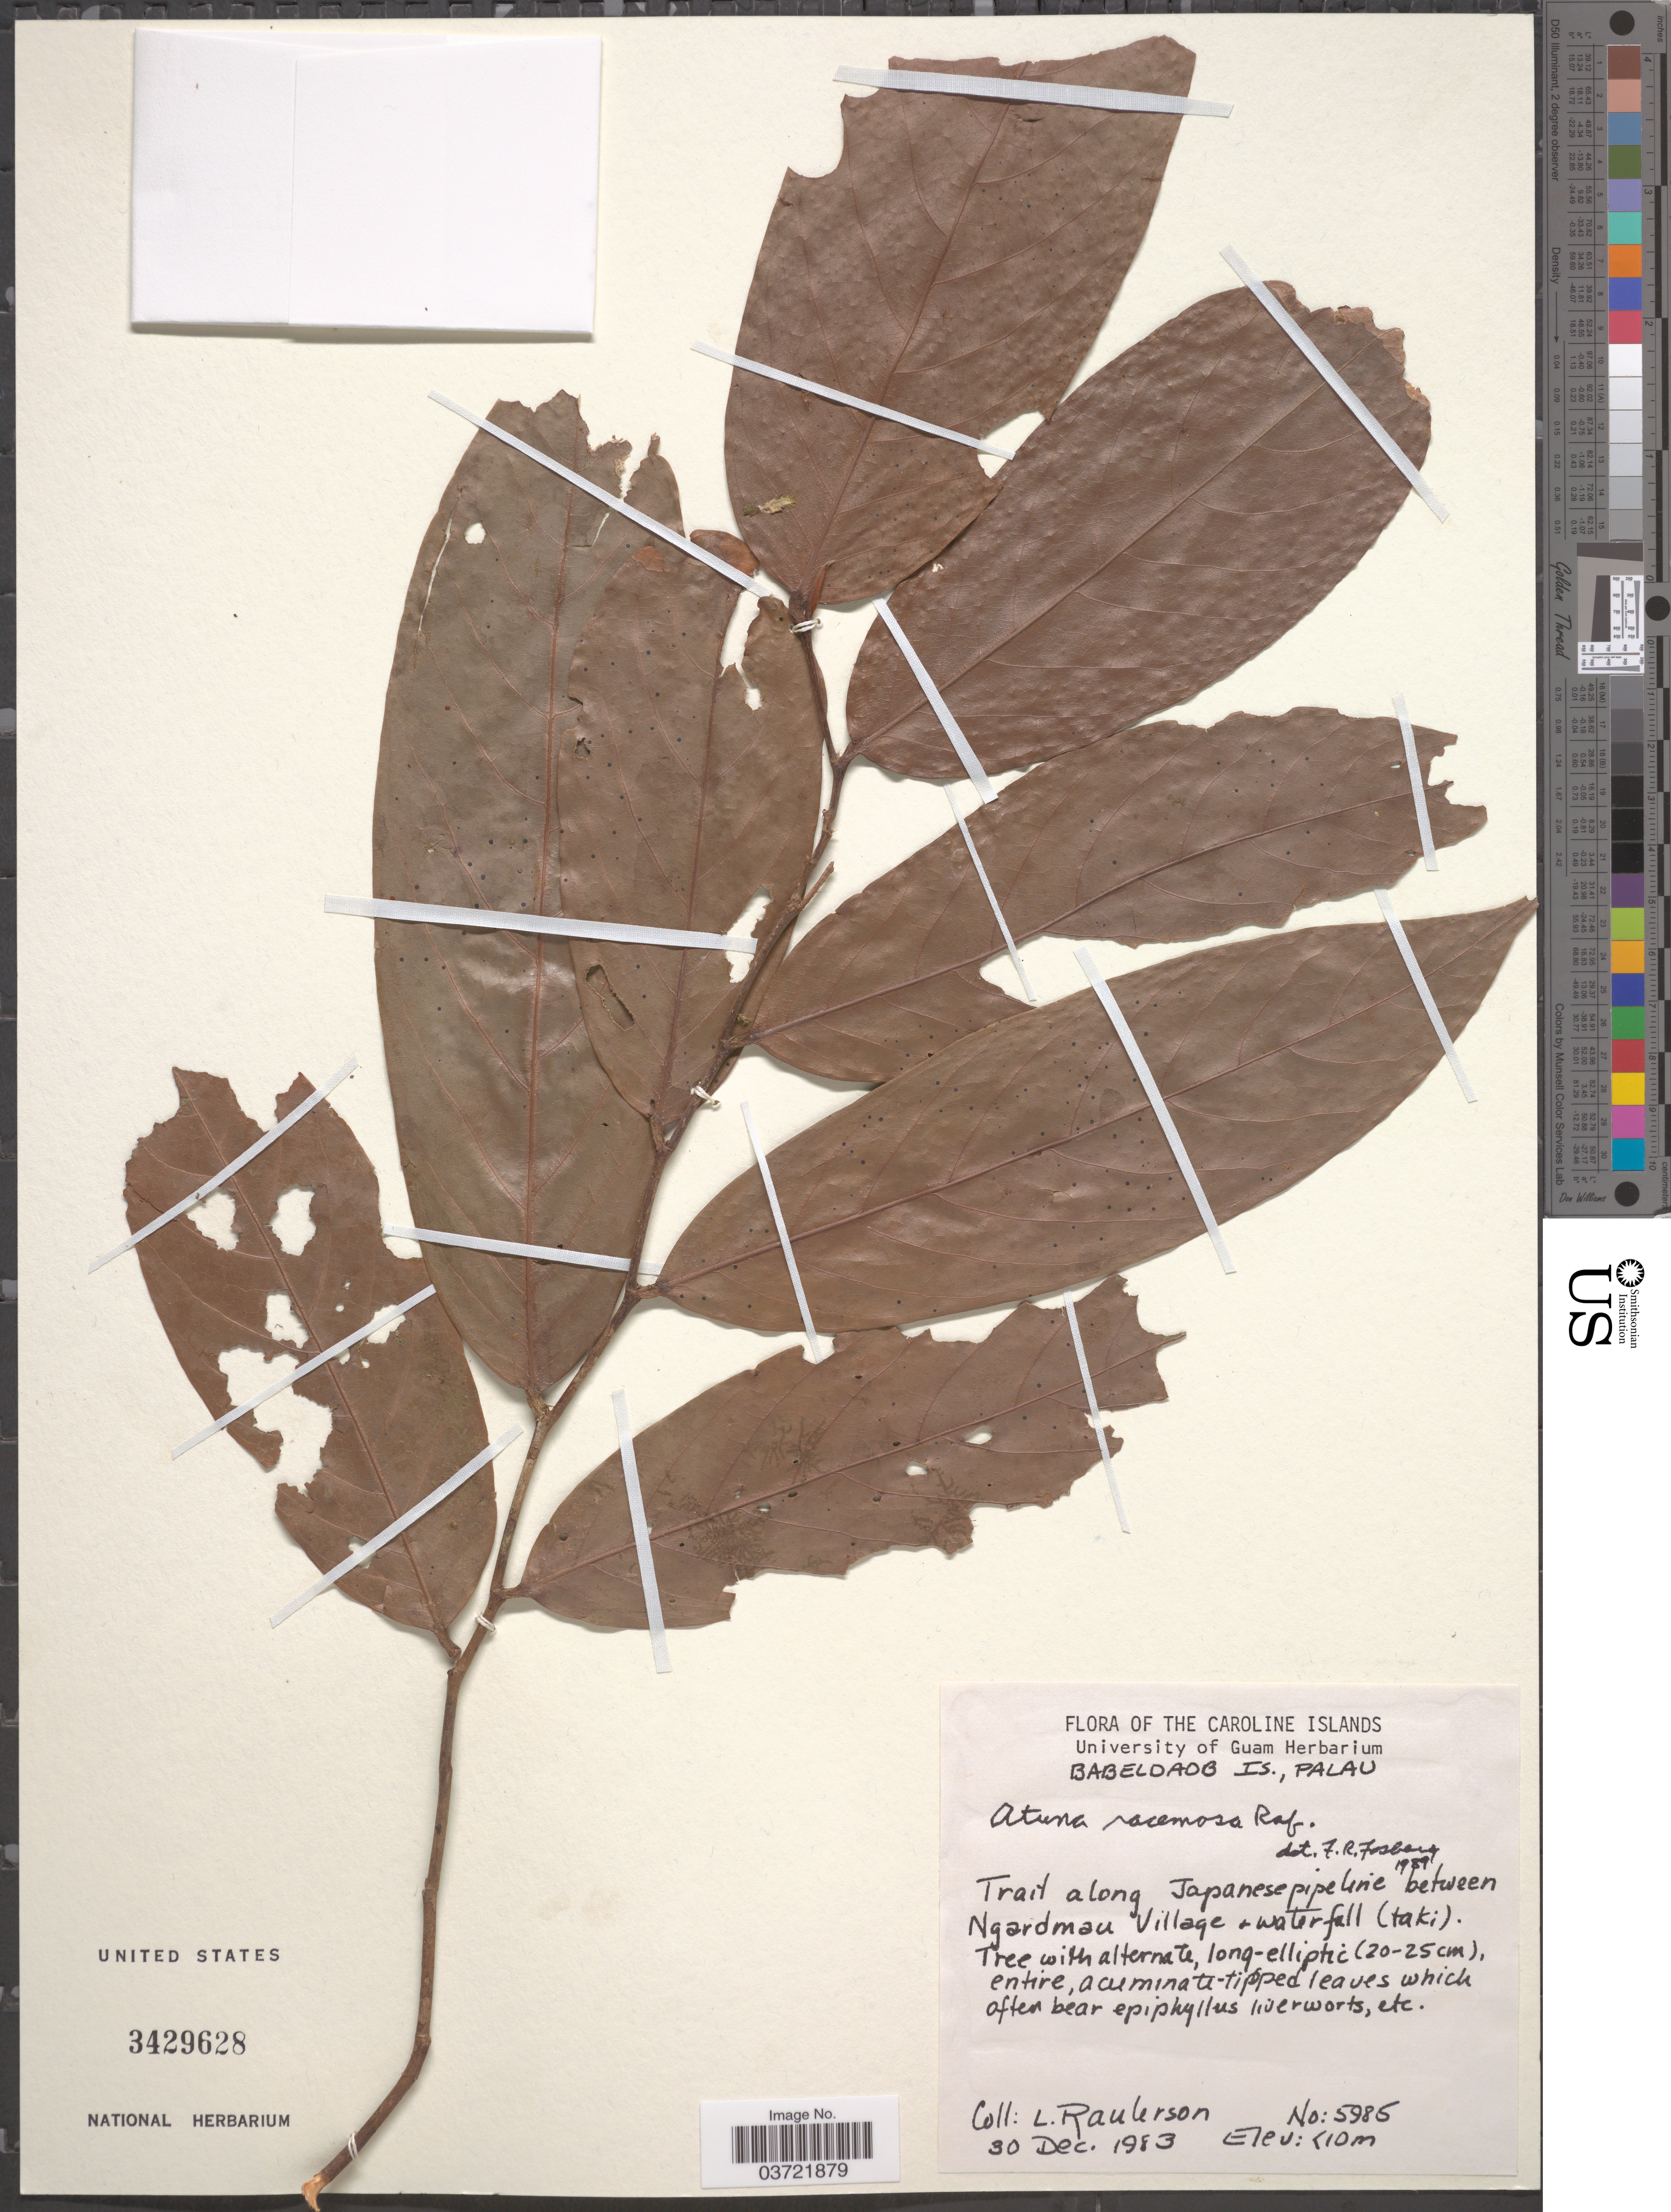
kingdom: Plantae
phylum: Tracheophyta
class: Magnoliopsida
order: Malpighiales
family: Chrysobalanaceae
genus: Atuna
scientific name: Atuna racemosa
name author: Raf.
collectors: L. Raulerson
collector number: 5986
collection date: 1983-12-30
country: Palau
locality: The Caroline Islands. Babeldaob Is., Palau. Trail along Japanese pipeline between Ngardmau Village & waterfall (taki).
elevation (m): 10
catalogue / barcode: US 3429628